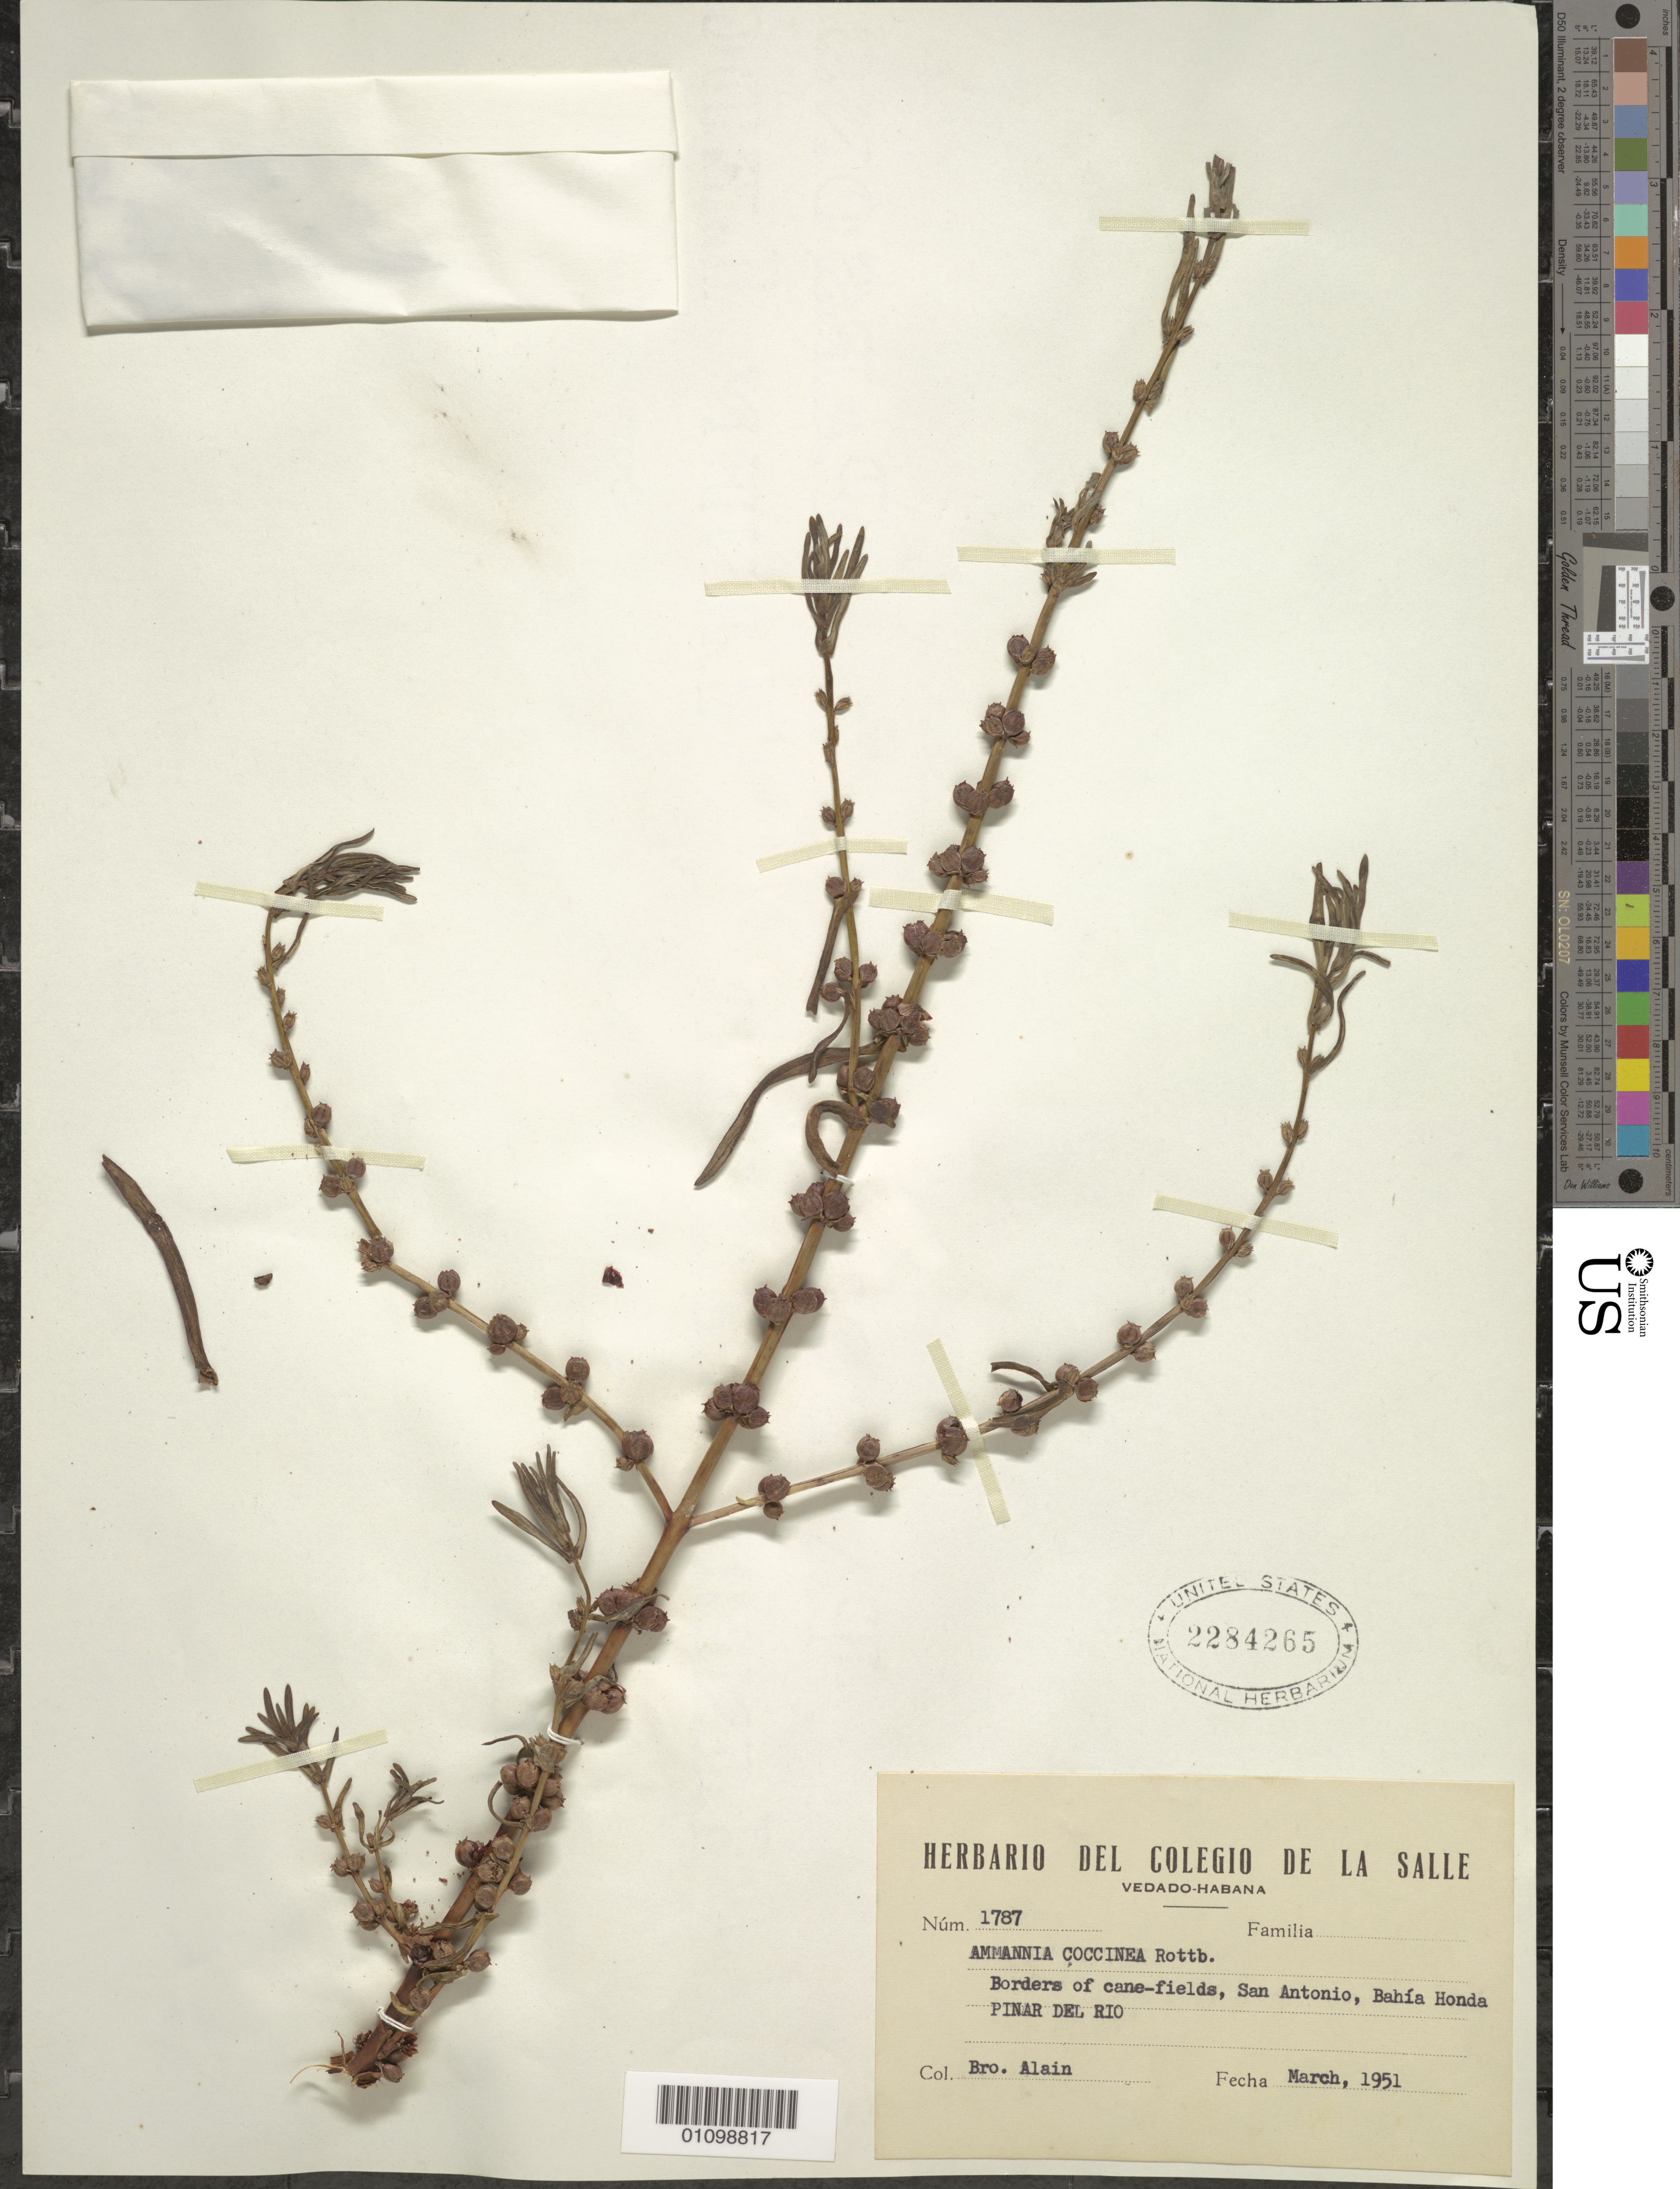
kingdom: Plantae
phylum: Tracheophyta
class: Magnoliopsida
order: Myrtales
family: Lythraceae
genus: Ammannia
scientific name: Ammannia coccinea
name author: Rottb.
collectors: A. H. Liogier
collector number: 1787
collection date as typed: Mar 1951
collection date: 1951-03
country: Cuba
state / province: Pinar del Rio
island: Cuba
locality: Borders of cane-fields, San Antonio, Bahia Honda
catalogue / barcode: US 2284265